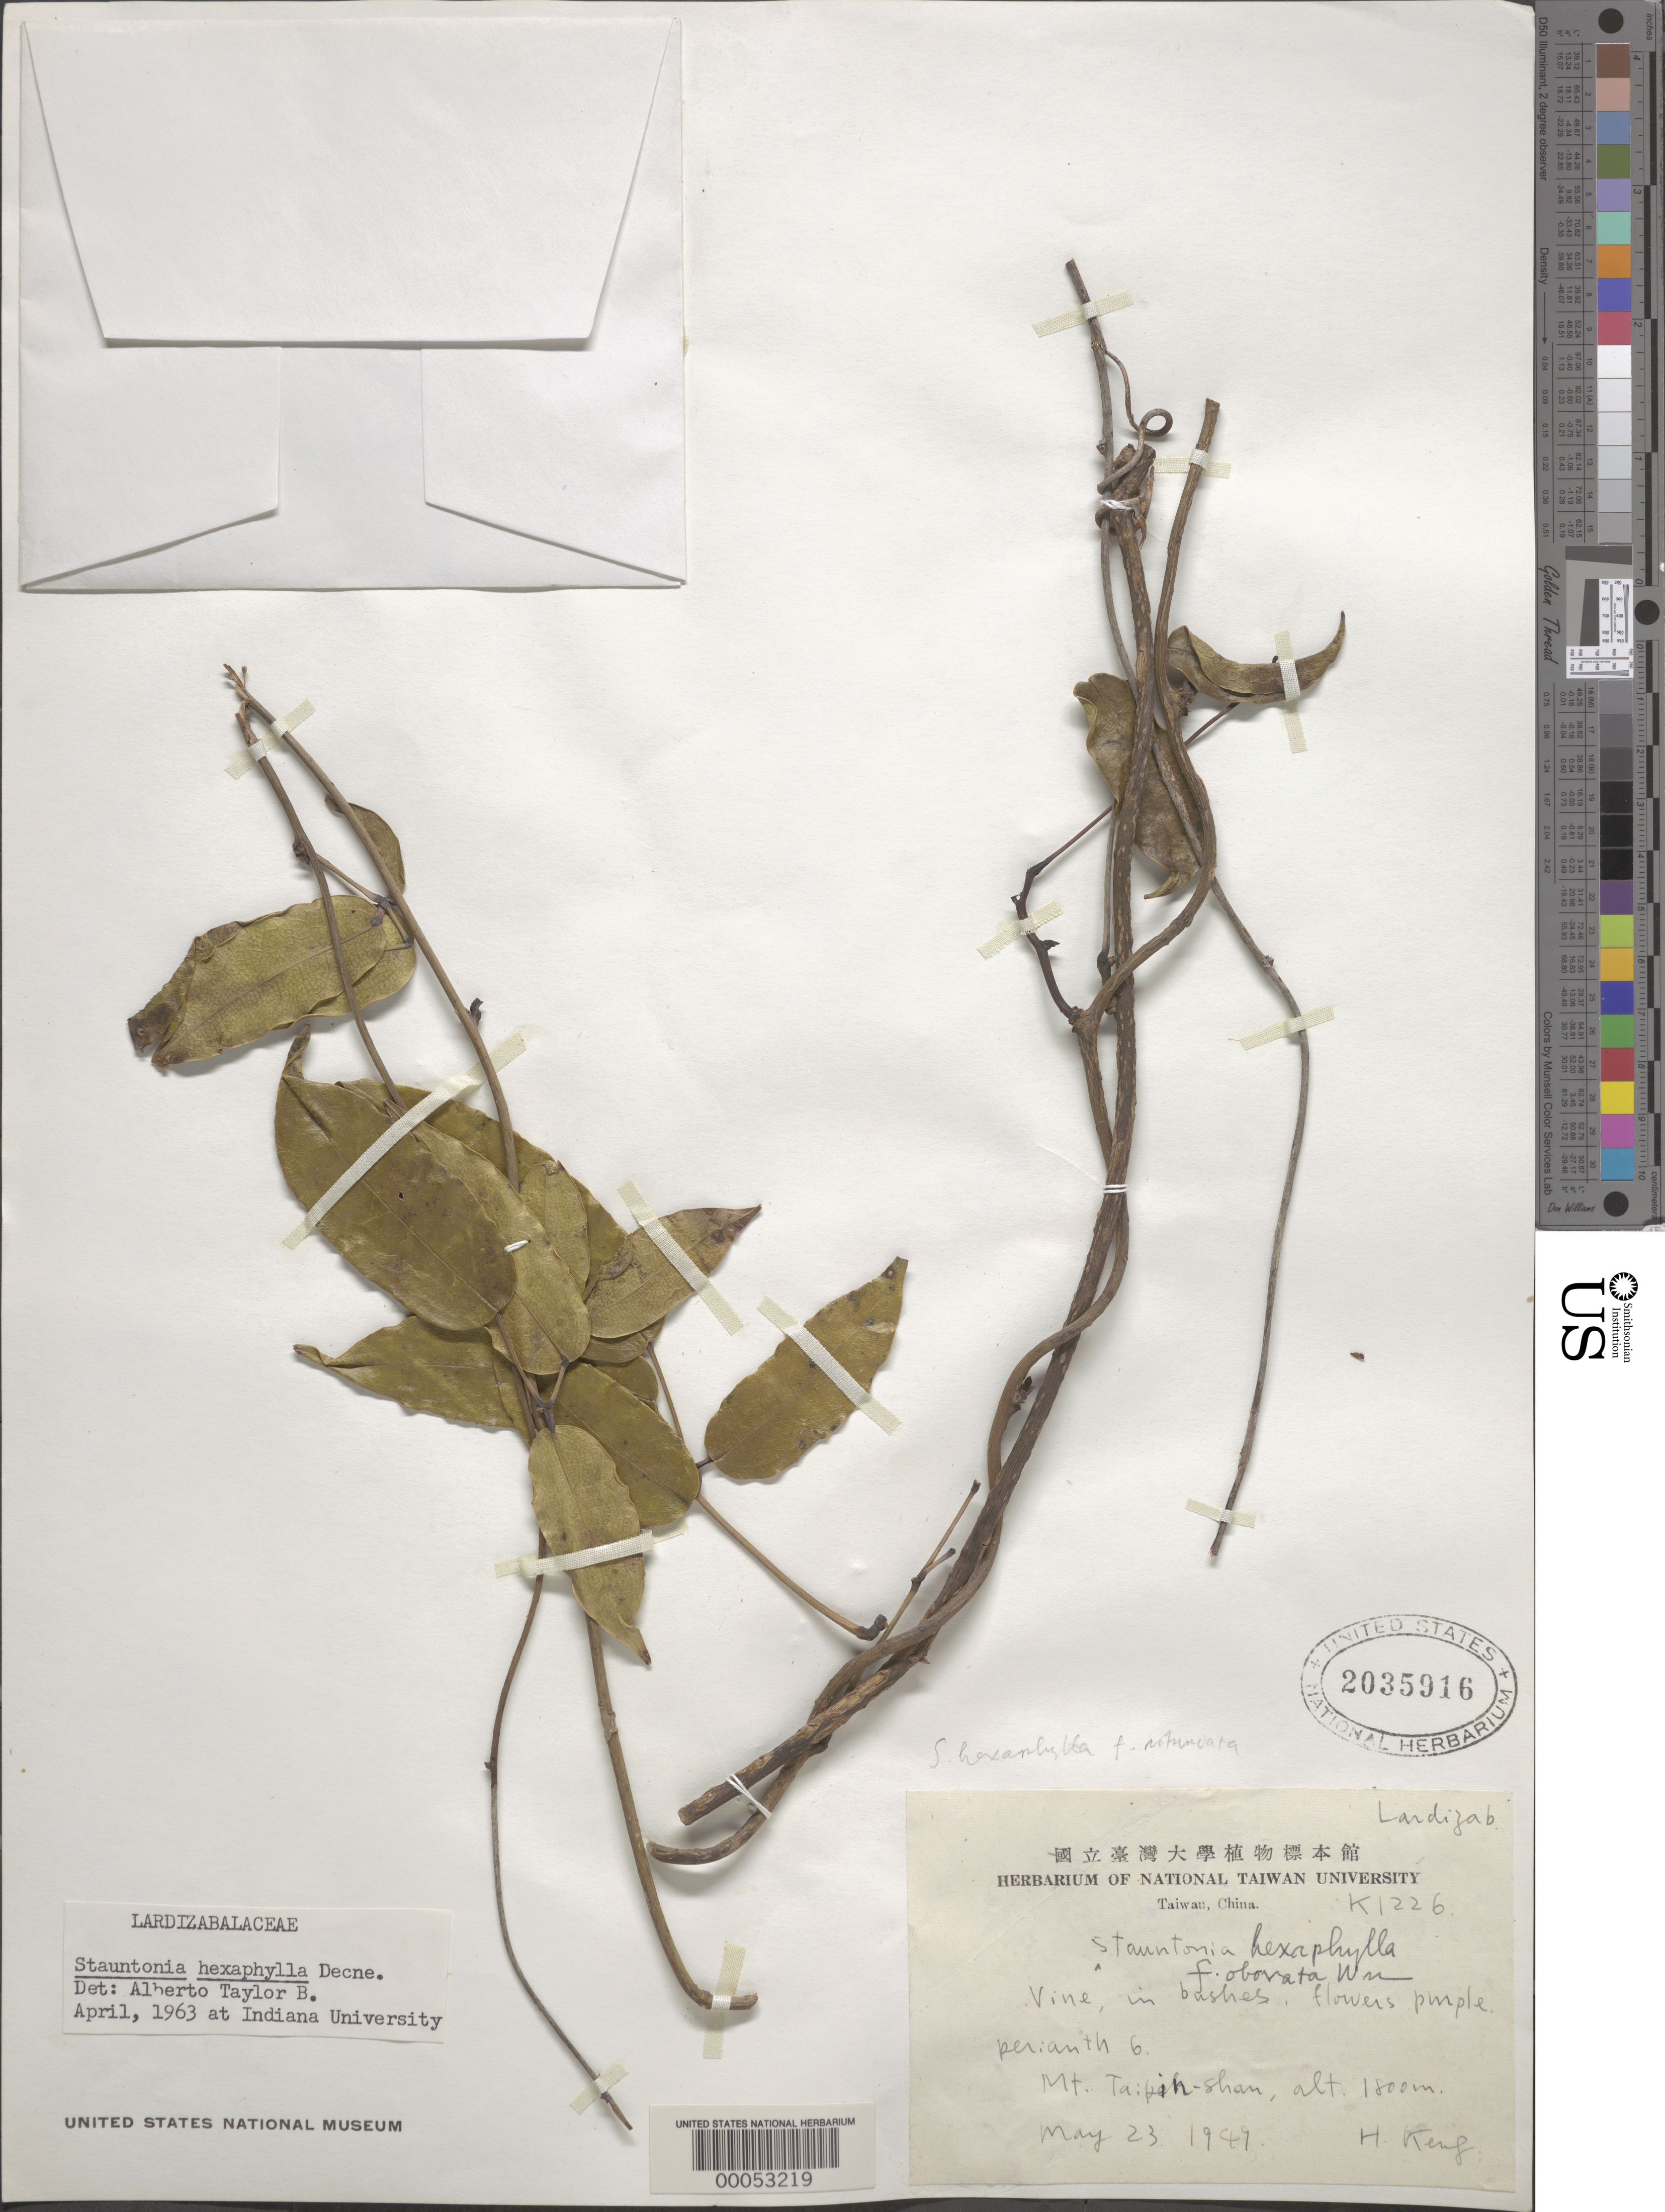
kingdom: Plantae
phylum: Tracheophyta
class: Magnoliopsida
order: Ranunculales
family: Lardizabalaceae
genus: Stauntonia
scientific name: Stauntonia hexaphylla f. obovata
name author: Y.C. Wu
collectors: H. Keng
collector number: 1226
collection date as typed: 23 May 1949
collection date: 1949-05-23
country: Taiwan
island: Taiwan [Formosa]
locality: Mt. taipih-shan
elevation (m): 1800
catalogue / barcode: US 2035916